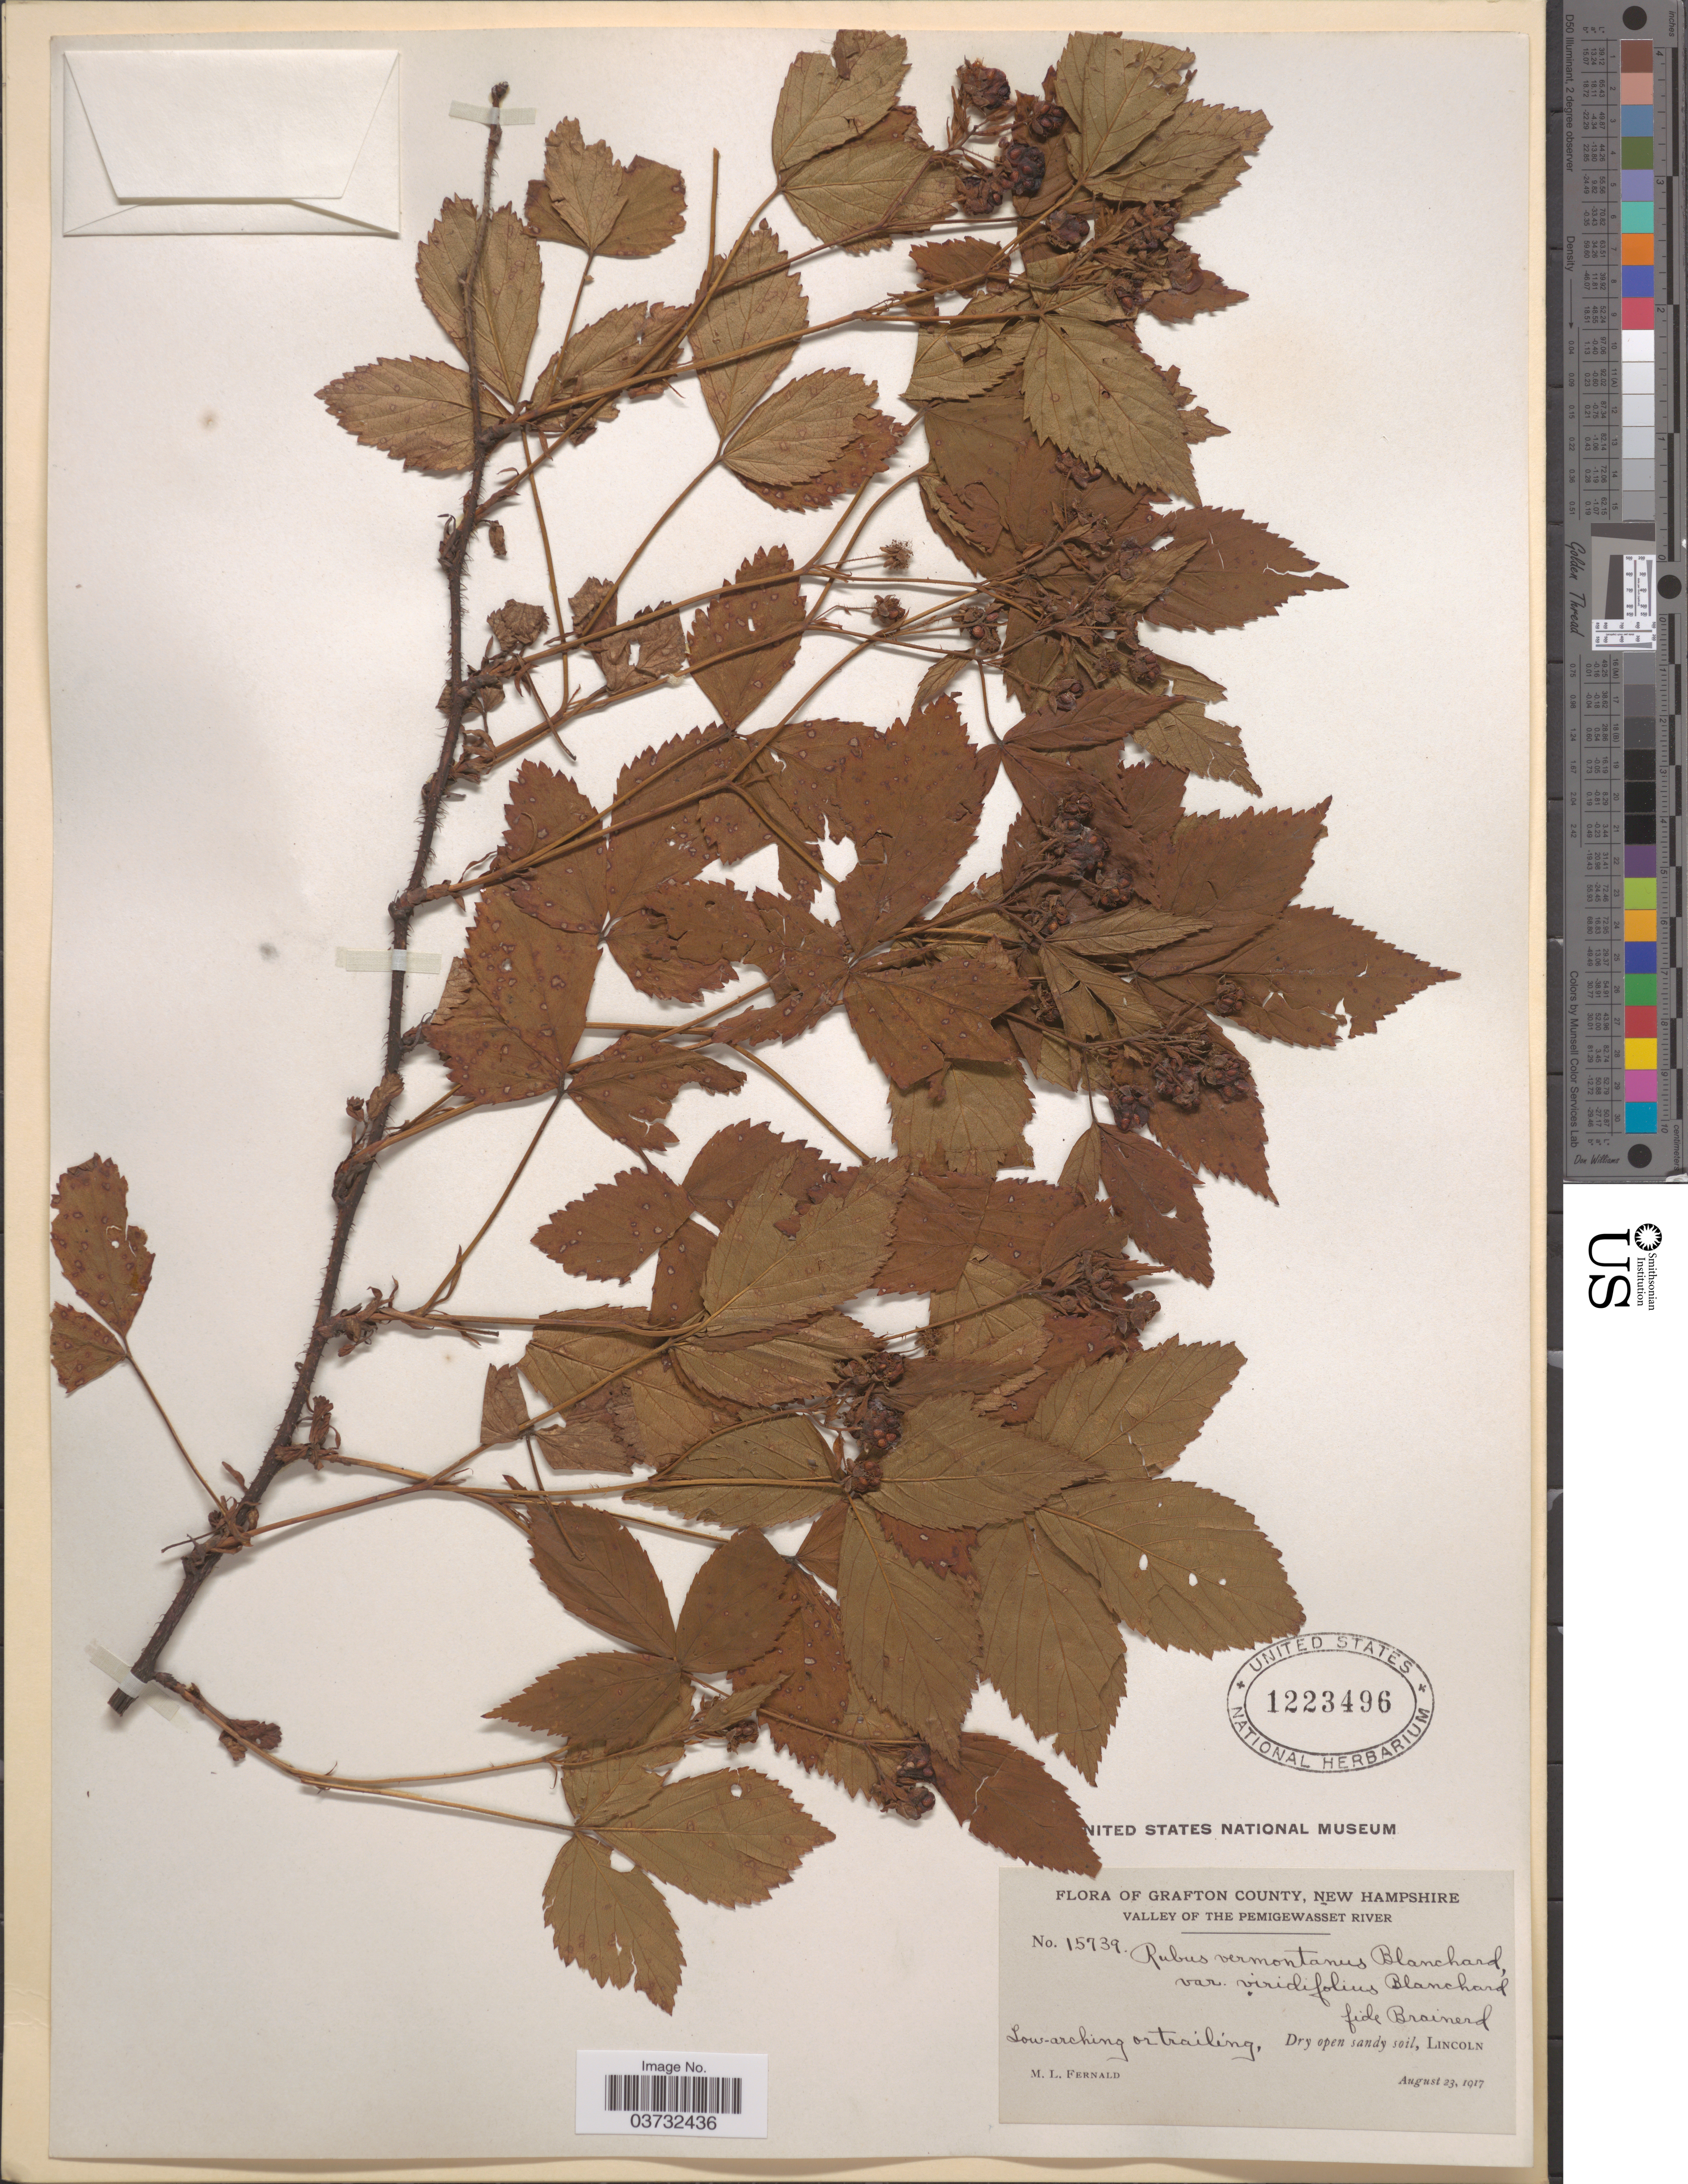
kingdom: Plantae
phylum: Tracheophyta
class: Magnoliopsida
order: Rosales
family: Rosaceae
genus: Rubus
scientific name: Rubus vermontanus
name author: Blanch.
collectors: M. L. Fernald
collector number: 15739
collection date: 1917-08-23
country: United States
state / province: New Hampshire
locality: Grafton County. Valley of the Pemigewasset River. Lincoln.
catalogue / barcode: US 1223496